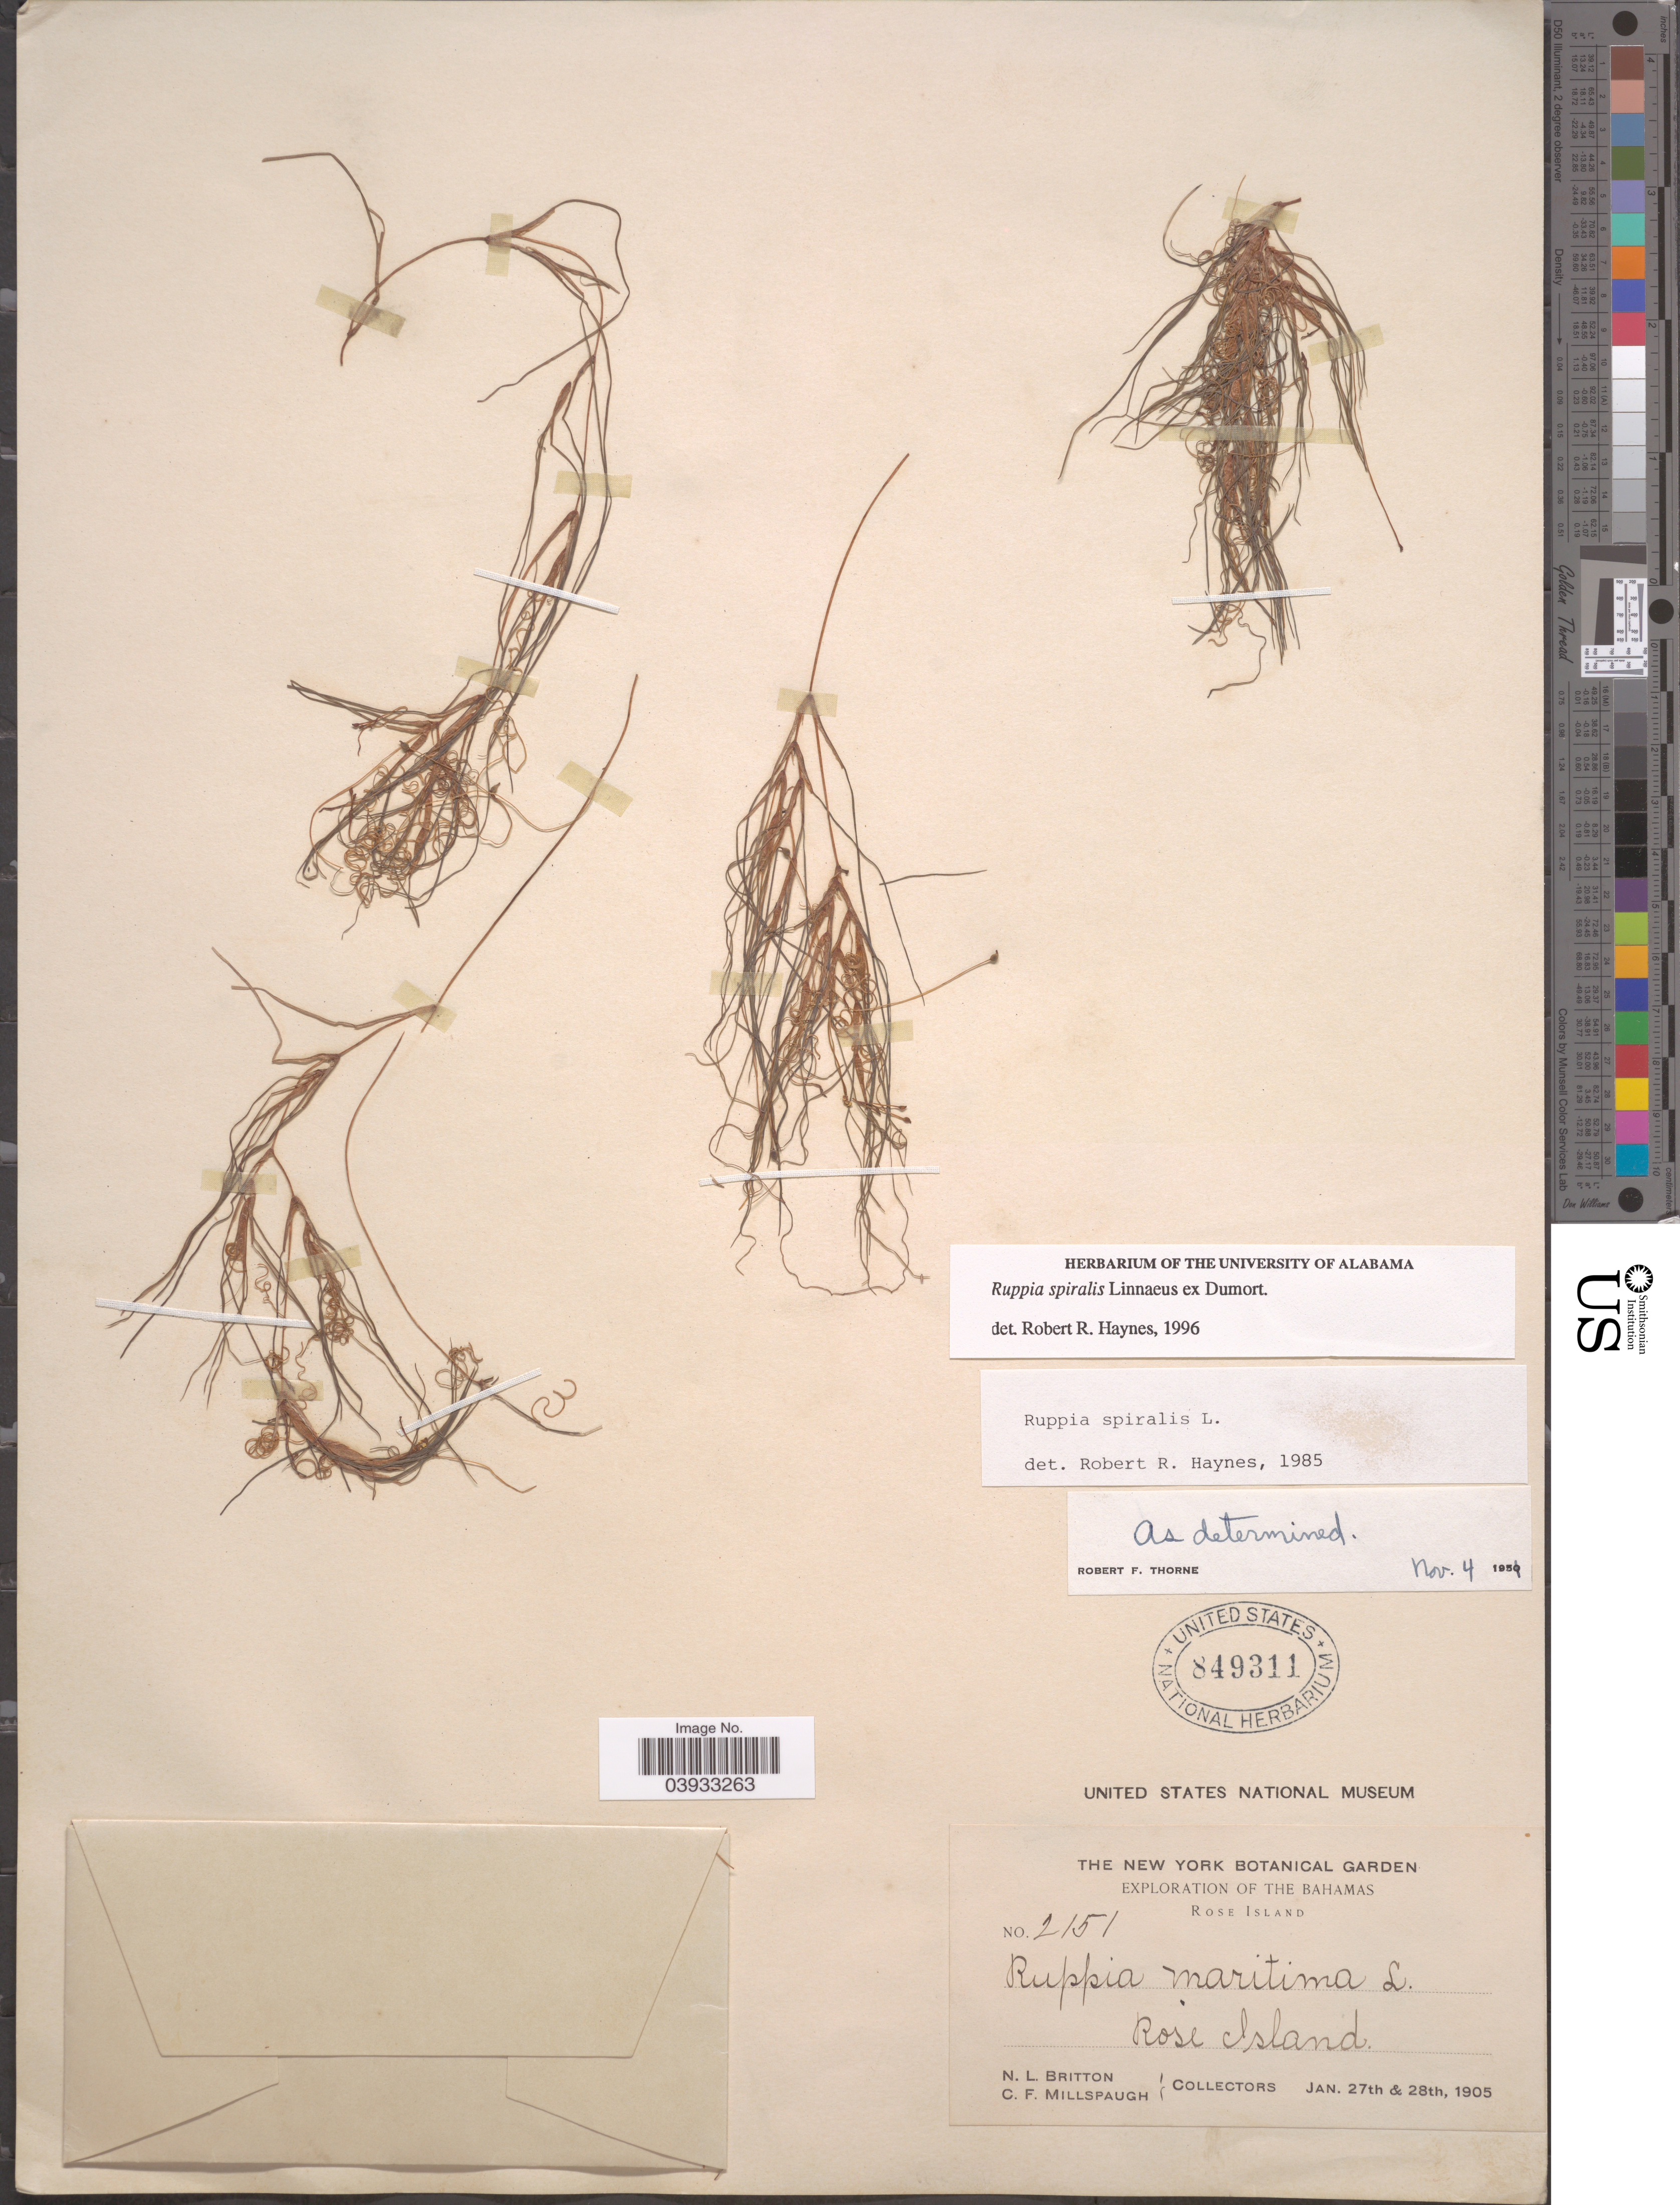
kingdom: Plantae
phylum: Tracheophyta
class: Liliopsida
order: Alismatales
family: Ruppiaceae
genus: Ruppia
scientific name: Ruppia spiralis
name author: L. ex Dumort.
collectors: Mrs. N. L. Britton & C. F. Millspaugh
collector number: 2151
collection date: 1905-01-27/1905-01-28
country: Bahamas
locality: Rose Island.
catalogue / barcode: US 849311